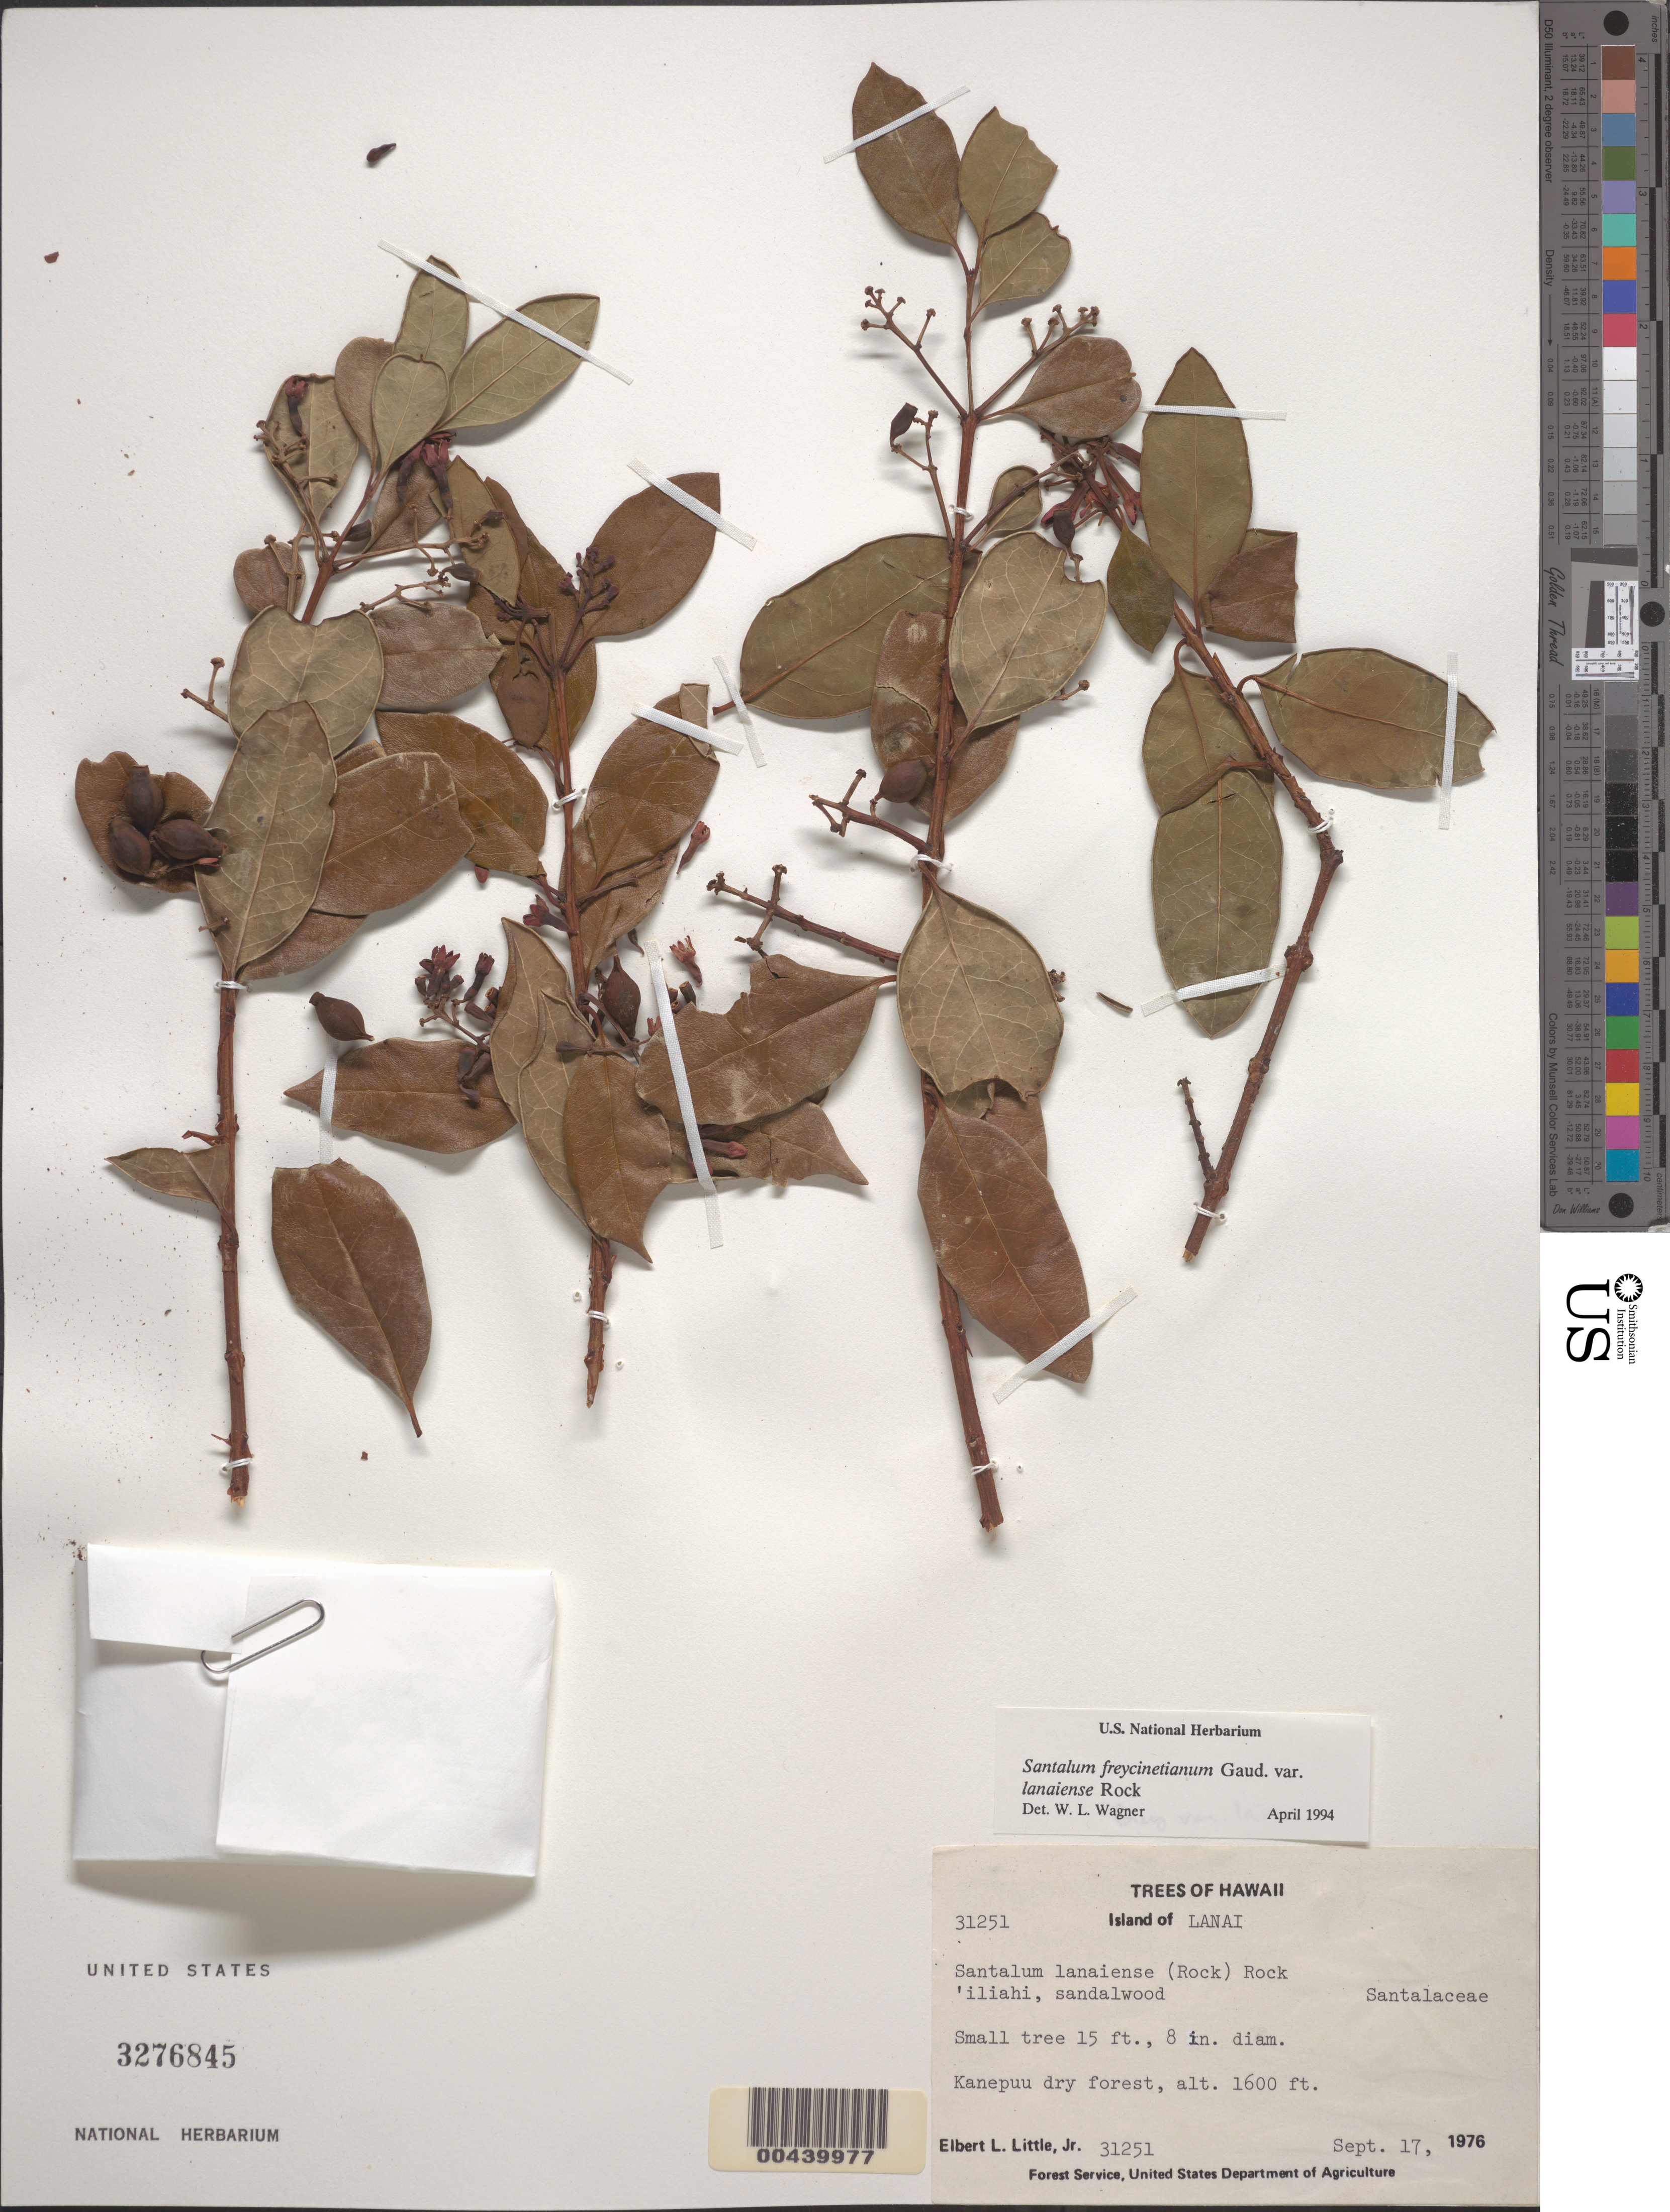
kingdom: Plantae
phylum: Tracheophyta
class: Magnoliopsida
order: Santalales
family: Santalaceae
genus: Santalum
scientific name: Santalum haleakalae var. lanaiense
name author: (Rock) Harbaugh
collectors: E. L. Little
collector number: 31251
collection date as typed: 17 Sep 1976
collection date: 1976-09-17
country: United States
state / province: Hawaii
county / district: Maui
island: Lana'i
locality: Kanepuu dry forest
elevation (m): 488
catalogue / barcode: US 3276845